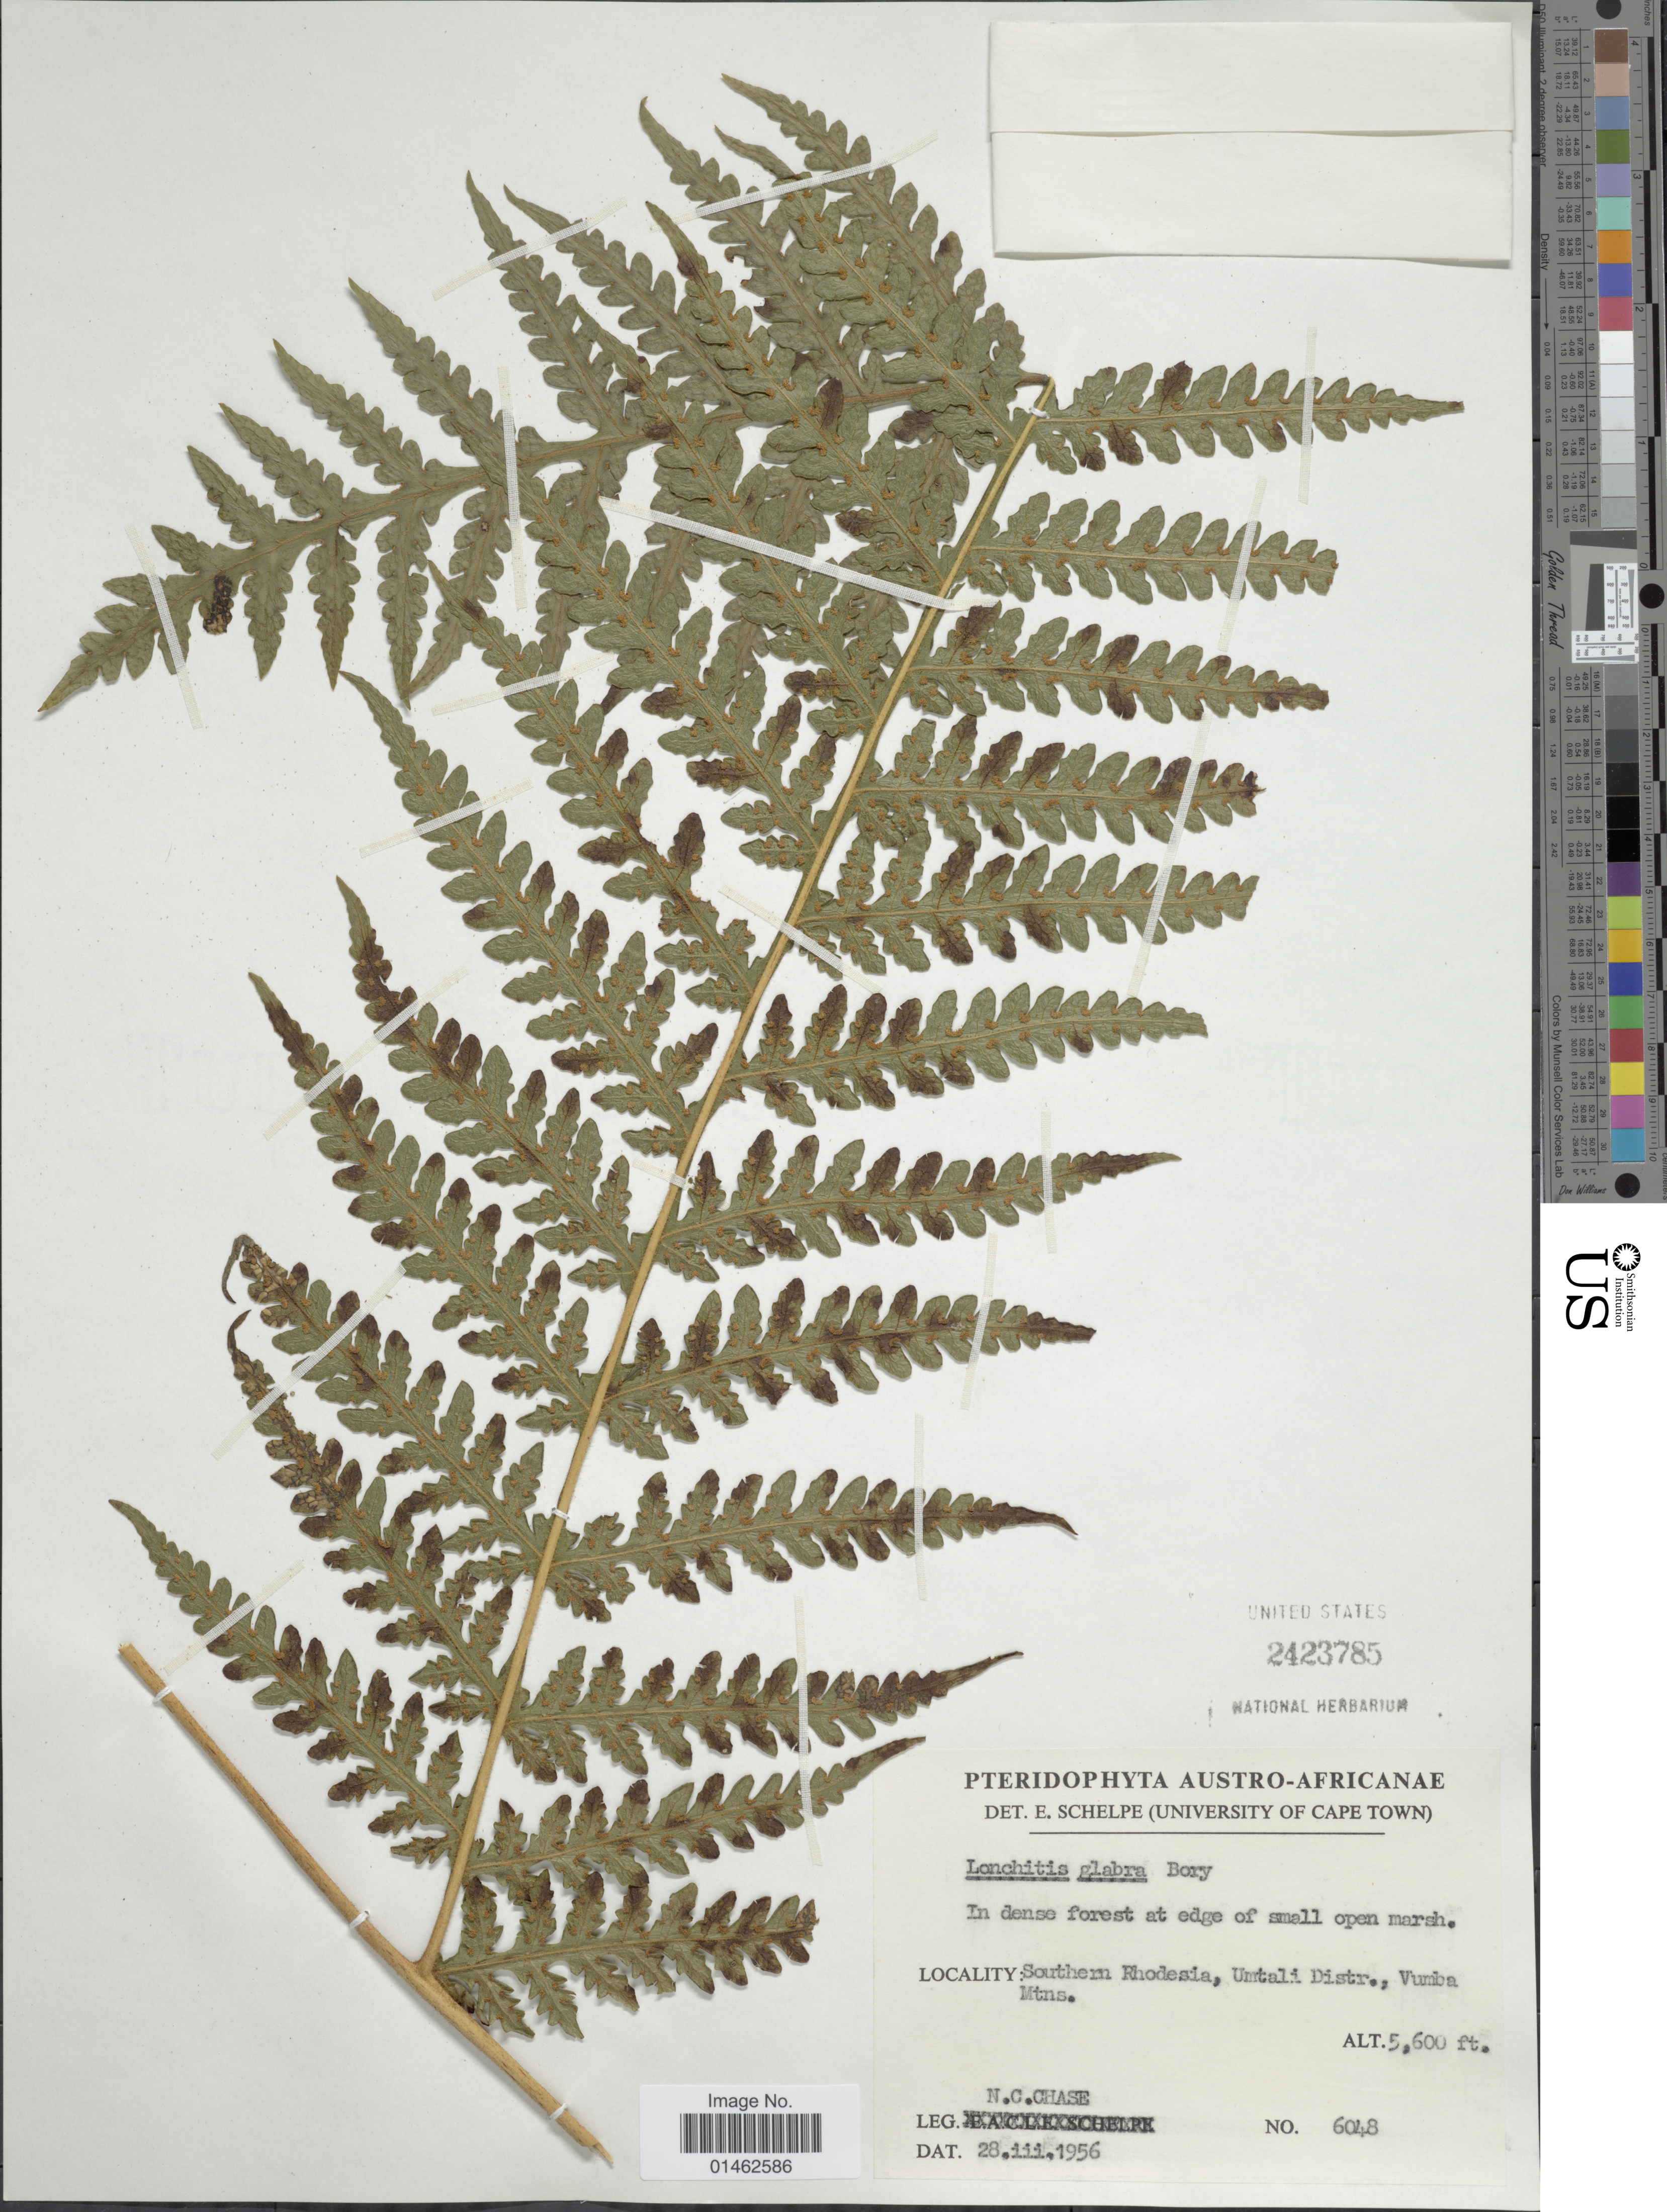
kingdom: Plantae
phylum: Tracheophyta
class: Polypodiopsida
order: Polypodiales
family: Dennstaedtiaceae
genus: Blotiella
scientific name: Blotiella glabra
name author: (Bory) R.M. Tryon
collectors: N. C. Chase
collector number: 6048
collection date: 1956-03-28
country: Zimbabwe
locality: Southern Rhodesia, Umtali Distr., Vumba Mtns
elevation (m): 1707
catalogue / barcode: US 2423785